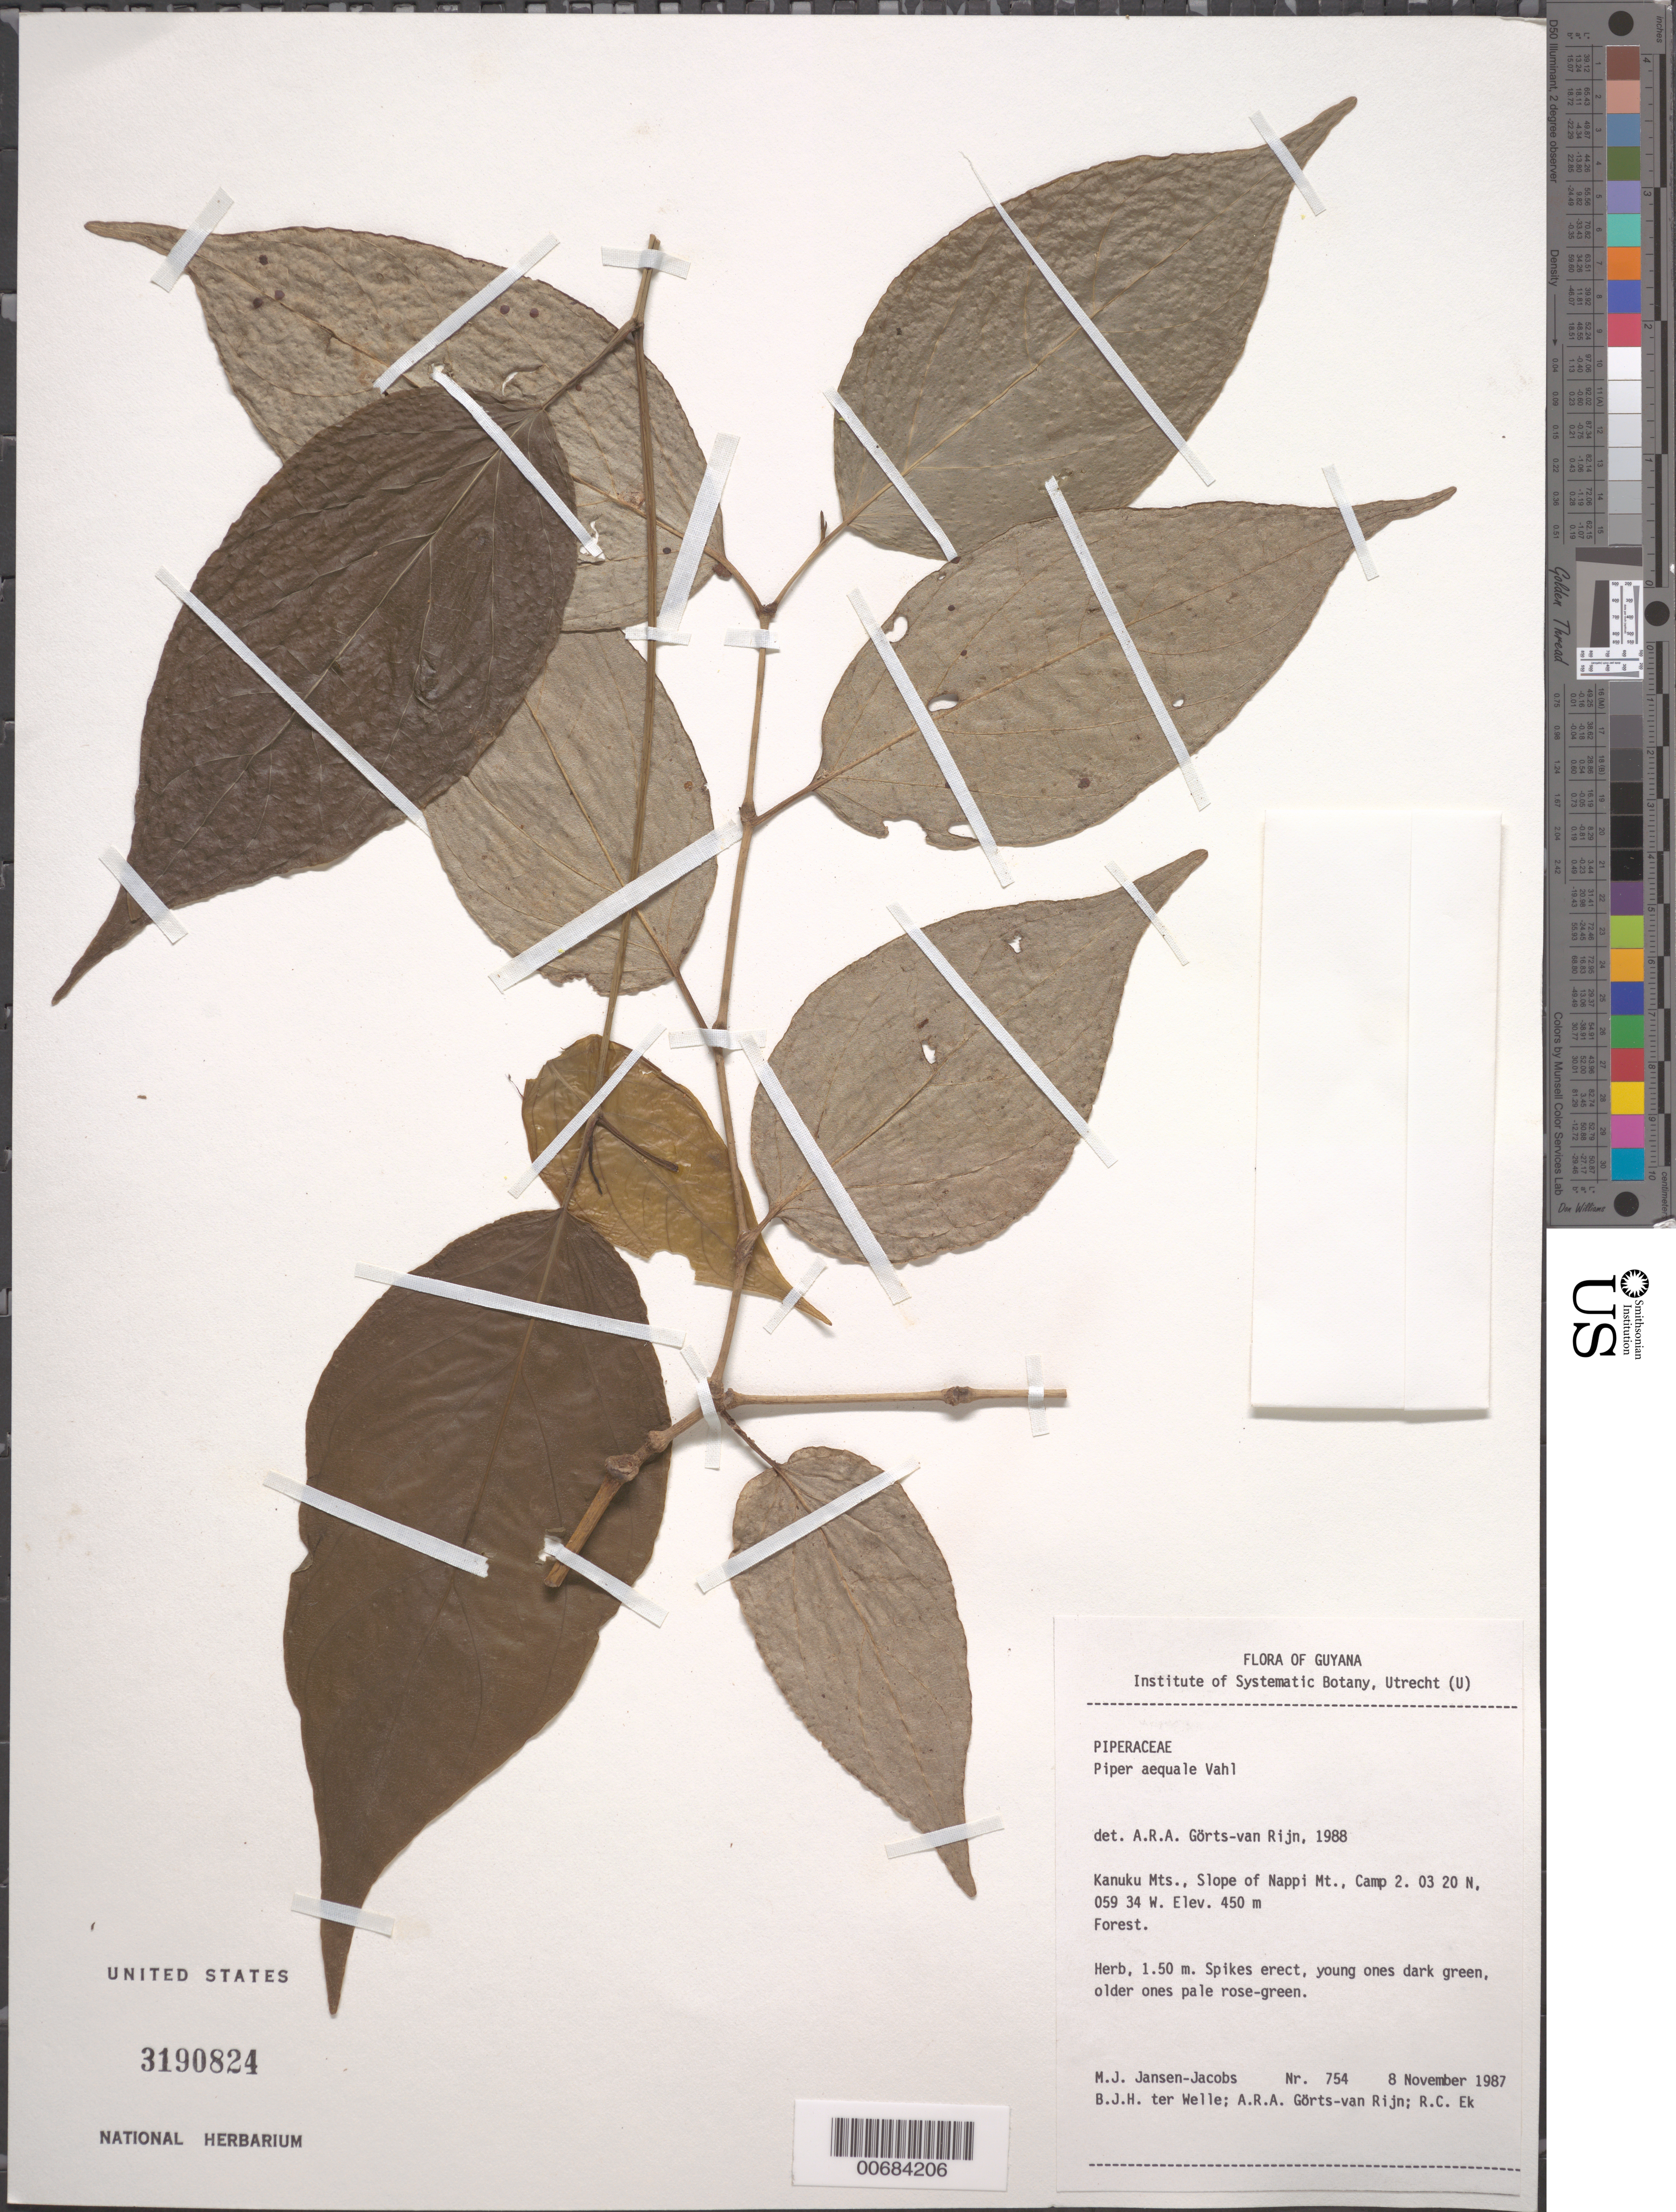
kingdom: Plantae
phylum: Tracheophyta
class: Magnoliopsida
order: Piperales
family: Piperaceae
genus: Piper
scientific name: Piper aequale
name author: Vahl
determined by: Görts-van Rijn, A. R. A.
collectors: M. J. Jansen-Jacobs, B. Welle, A. .R. A. Görts-van Rijn & R. C. Ek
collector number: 754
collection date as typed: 8-Nov-87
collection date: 1987-11-08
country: Guyana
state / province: U. Takutu-U. Essequibo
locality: Kanuku Mts., slope of Nappi Mt., camp 2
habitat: Forest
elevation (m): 450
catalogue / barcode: US 3190824